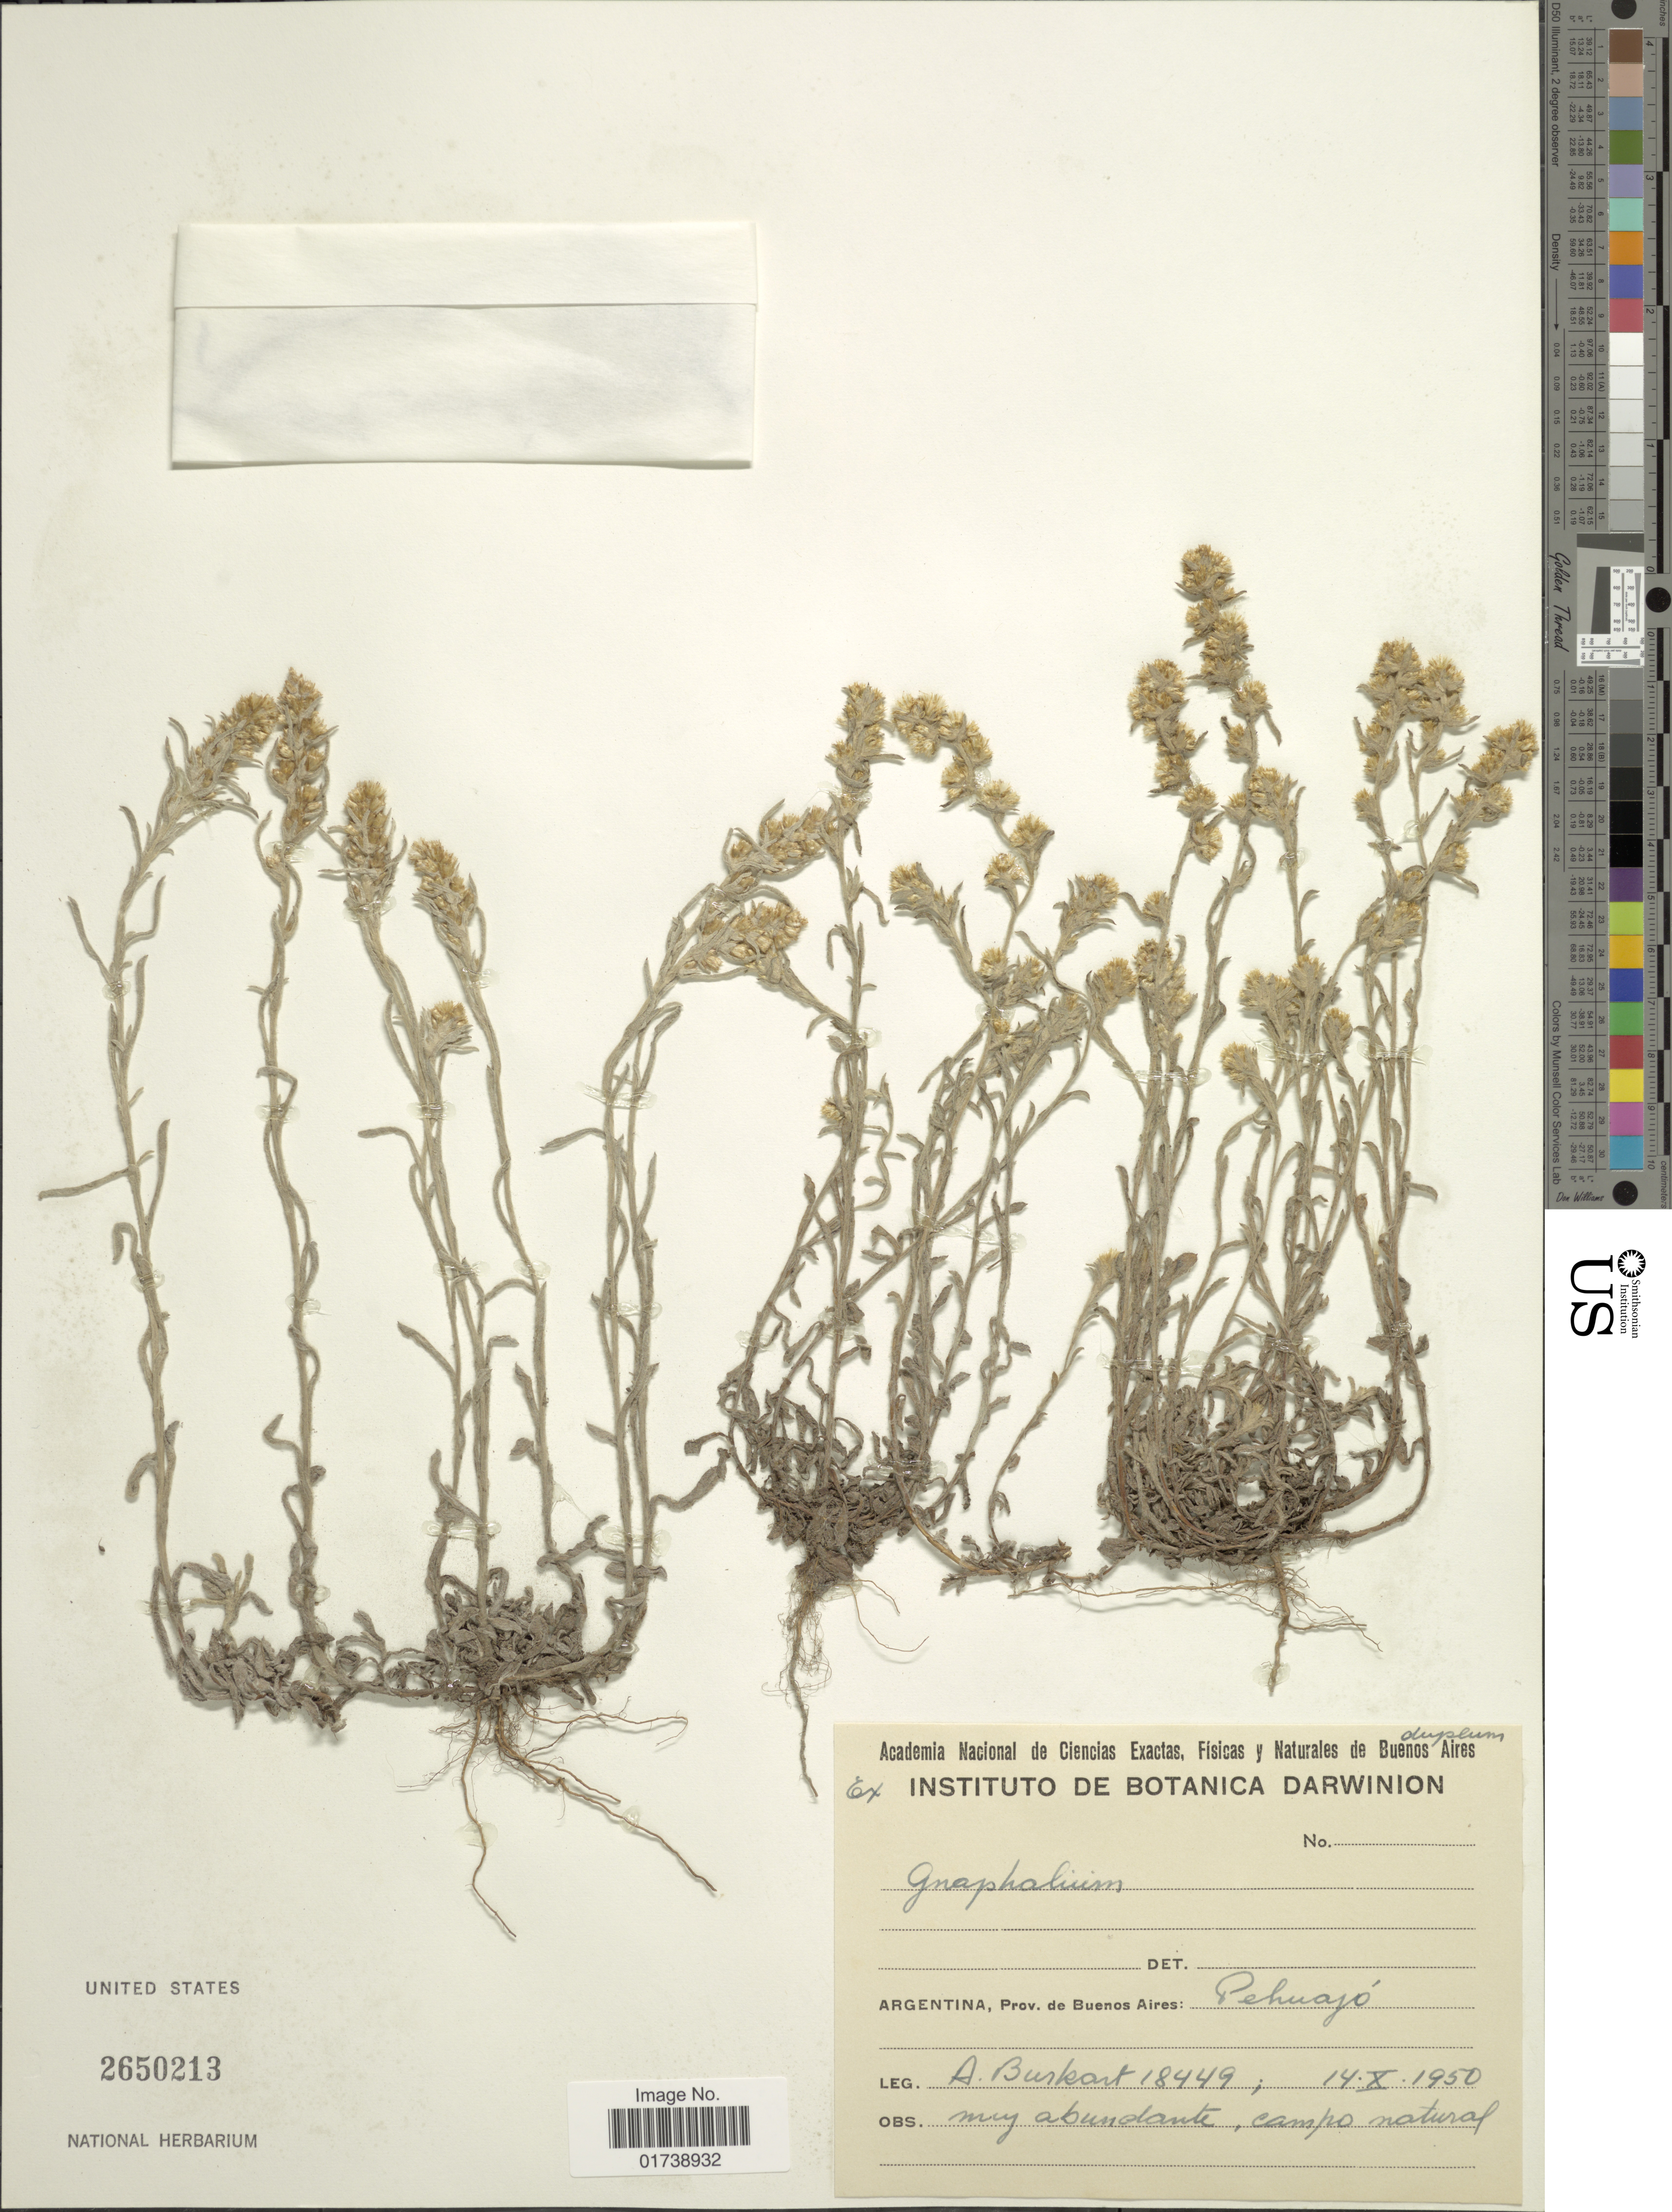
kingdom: Plantae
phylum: Tracheophyta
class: Magnoliopsida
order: Asterales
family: Asteraceae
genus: Gamochaeta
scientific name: Gamochaeta sp.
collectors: A. E. Burkart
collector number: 18449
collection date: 1950-10-14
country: Argentina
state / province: Buenos Aires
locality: Pehuajo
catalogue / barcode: US 2650213